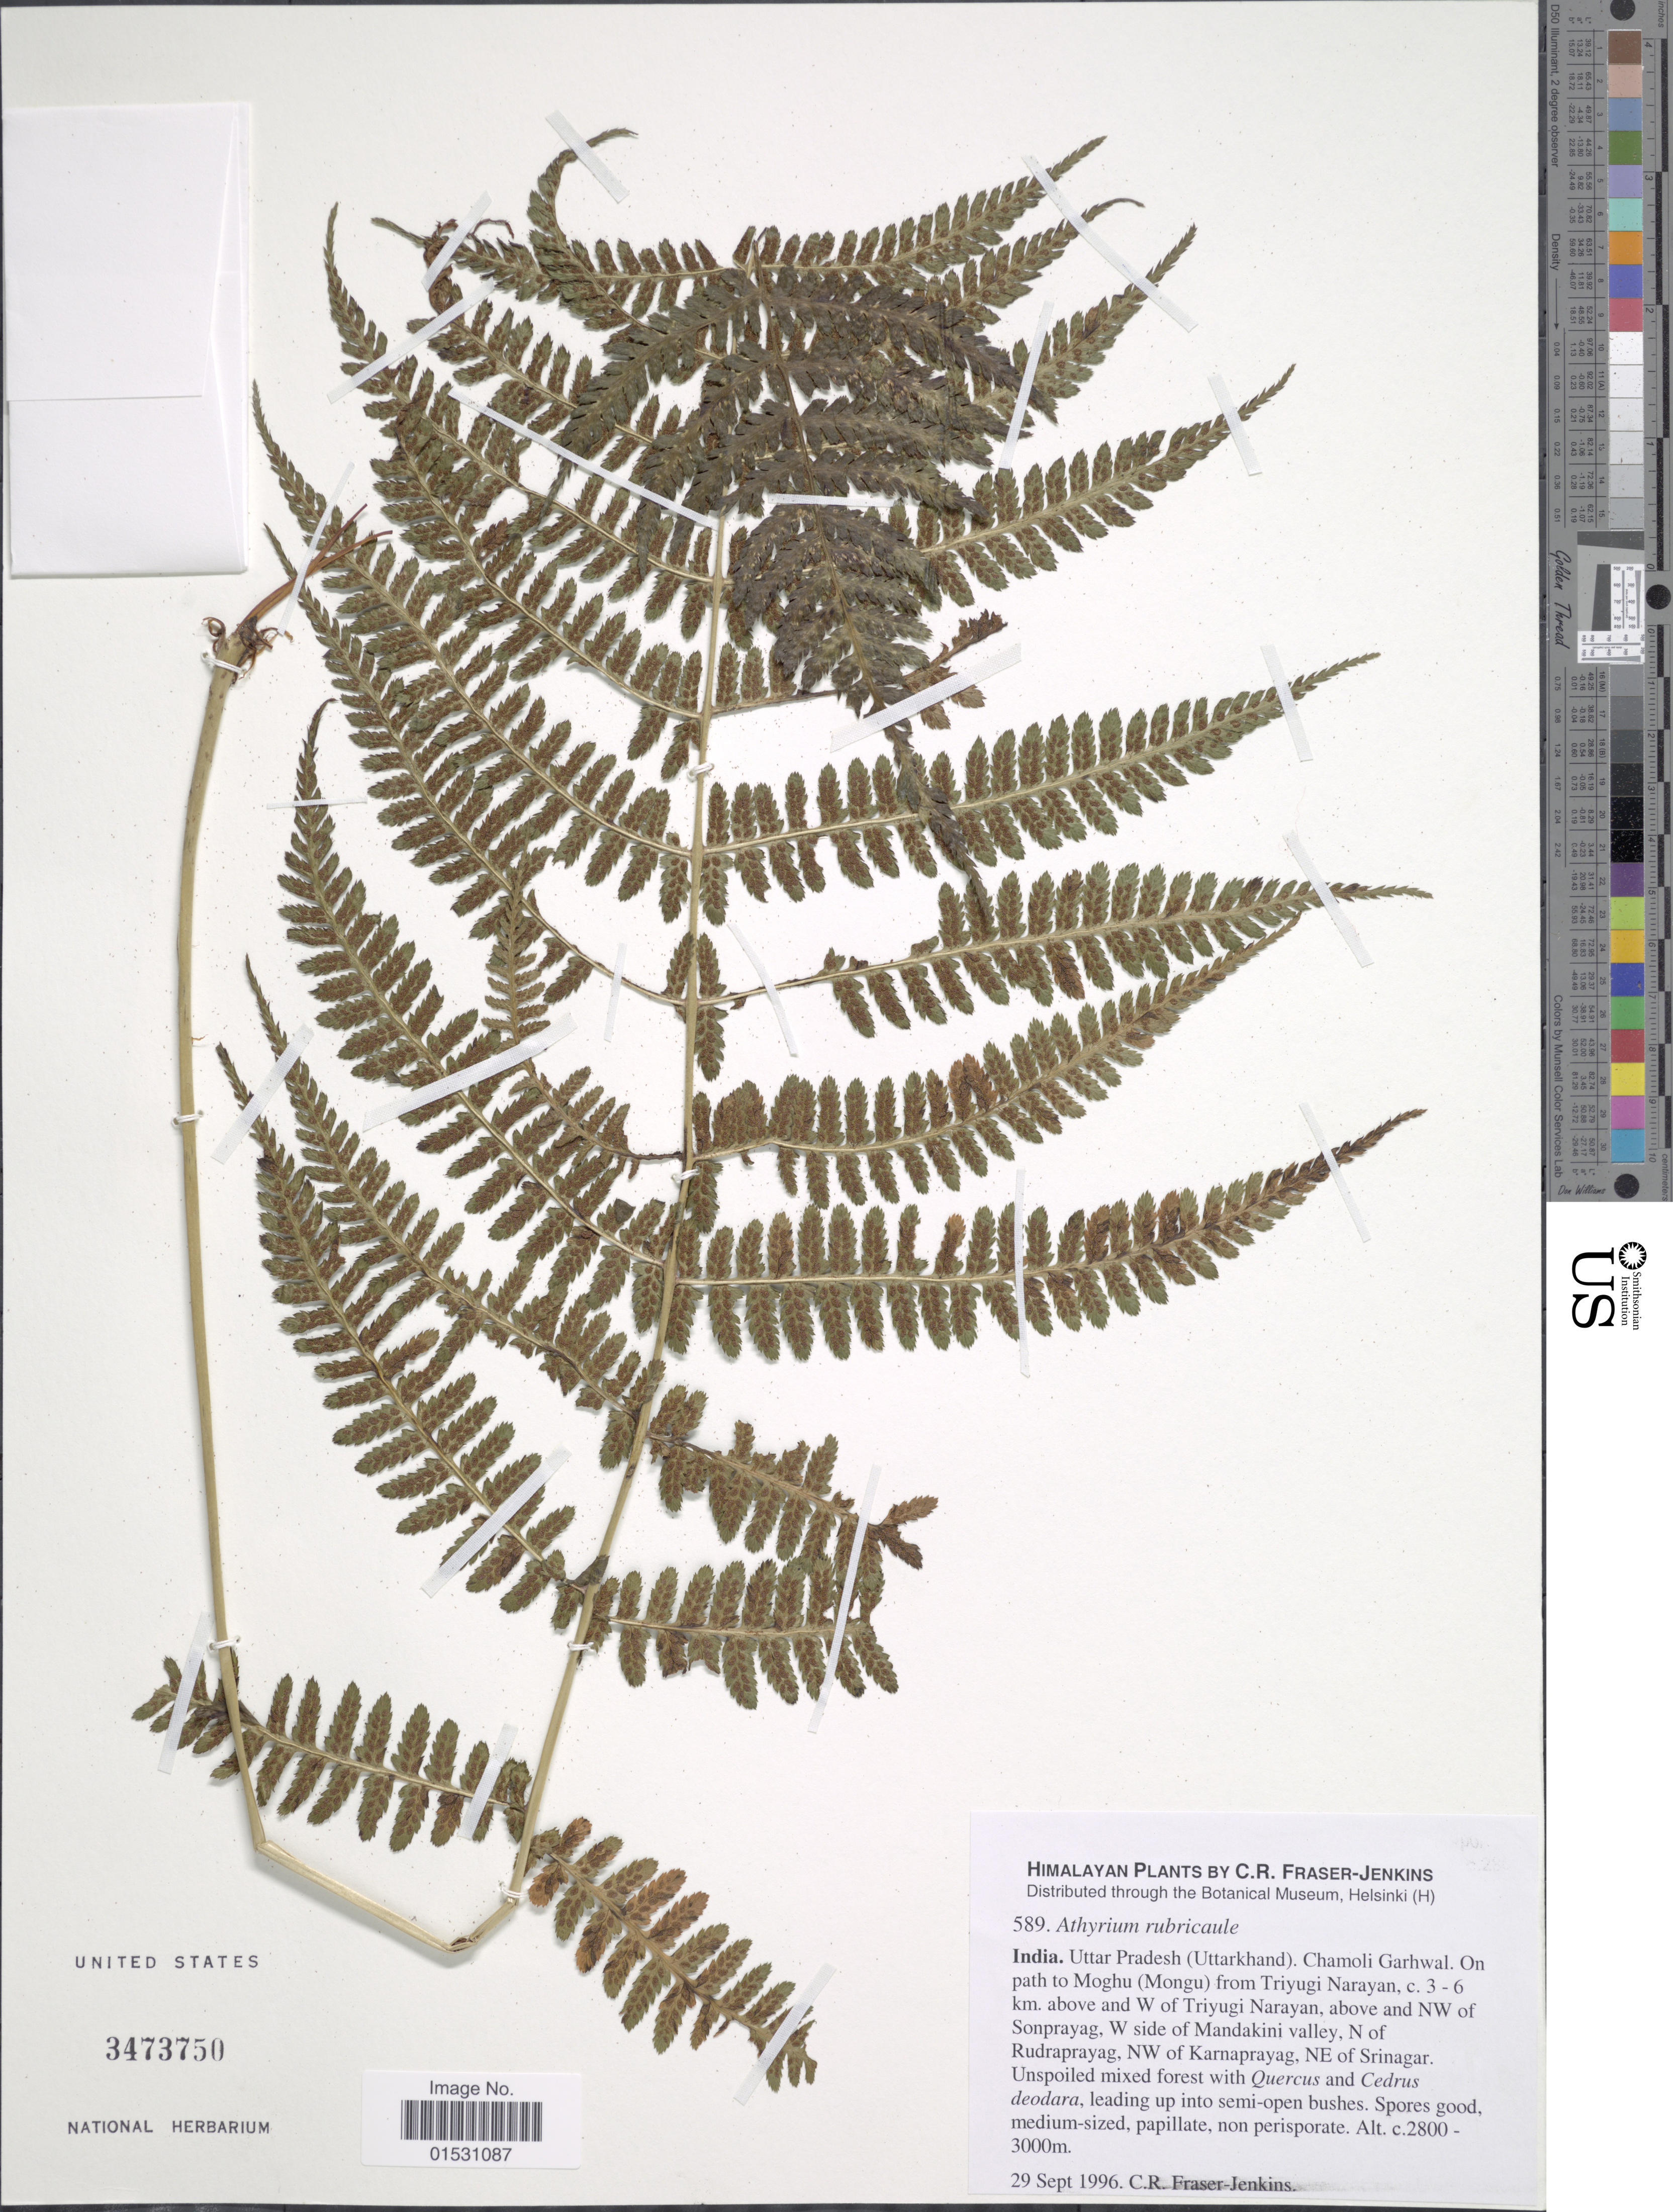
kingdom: Plantae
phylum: Tracheophyta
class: Polypodiopsida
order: Polypodiales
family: Athyriaceae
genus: Athyrium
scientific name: Athyrium rubricaule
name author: (Edgew. ex C.B. Clarke) Bir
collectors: C. R. Fraser-Jenkins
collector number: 589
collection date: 1996-09-29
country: India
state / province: Uttar Pradesh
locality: Himalayan, Uttar Pradesh (Uttarkhand). Chamoli Garhwal. On path to Moghu (Mongu) from Triyugi Narayan, c. 3-6 km. above and W of Triyugi Narayan, above and NW of Sonprayag, W side of Mandakini valley, N of Rudraprayag, NW of Karnaprayag. NE of Srinagar.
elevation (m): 2800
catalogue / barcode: US 3473750